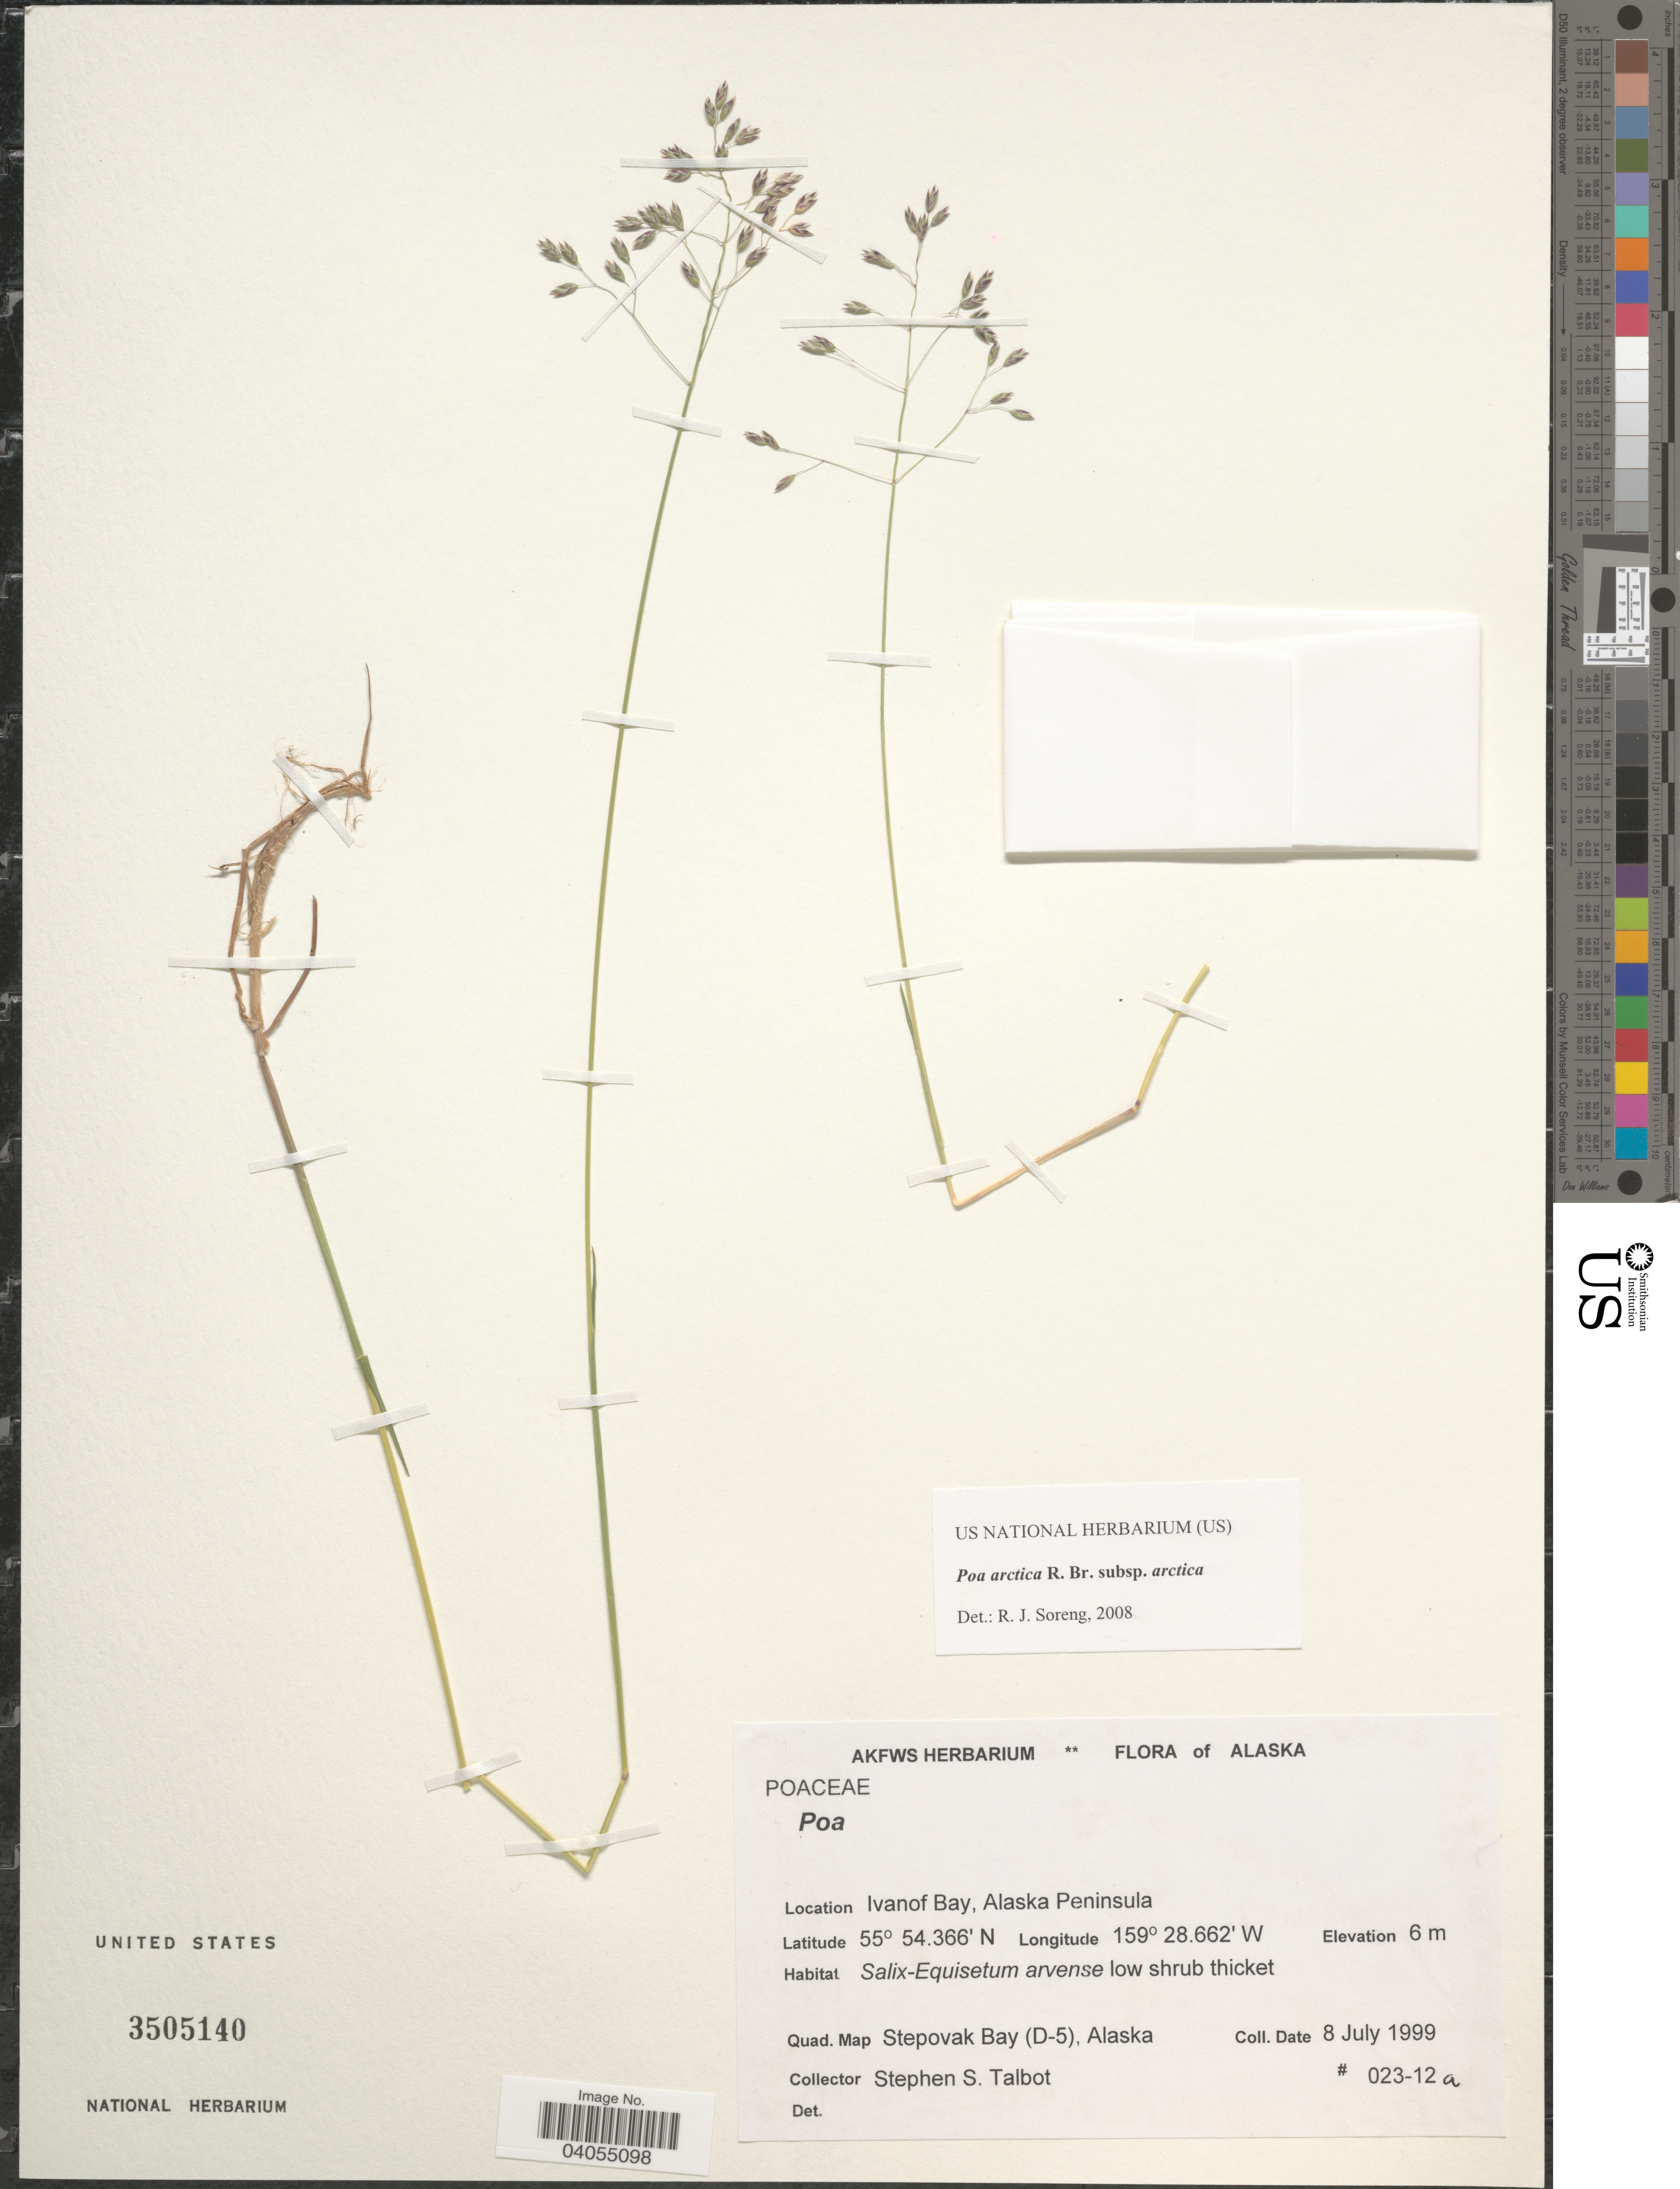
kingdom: Plantae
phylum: Tracheophyta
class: Liliopsida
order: Poales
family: Poaceae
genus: Poa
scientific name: Poa arctica subsp. arctica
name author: R. Br.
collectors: S. S. Talbot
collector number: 023-12a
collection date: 1999-07-08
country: United States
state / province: Alaska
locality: Ivanof Bay, Alaska Peninsula. Quad. Map Stepovak Bay (D-5).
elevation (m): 5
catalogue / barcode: US 3505140